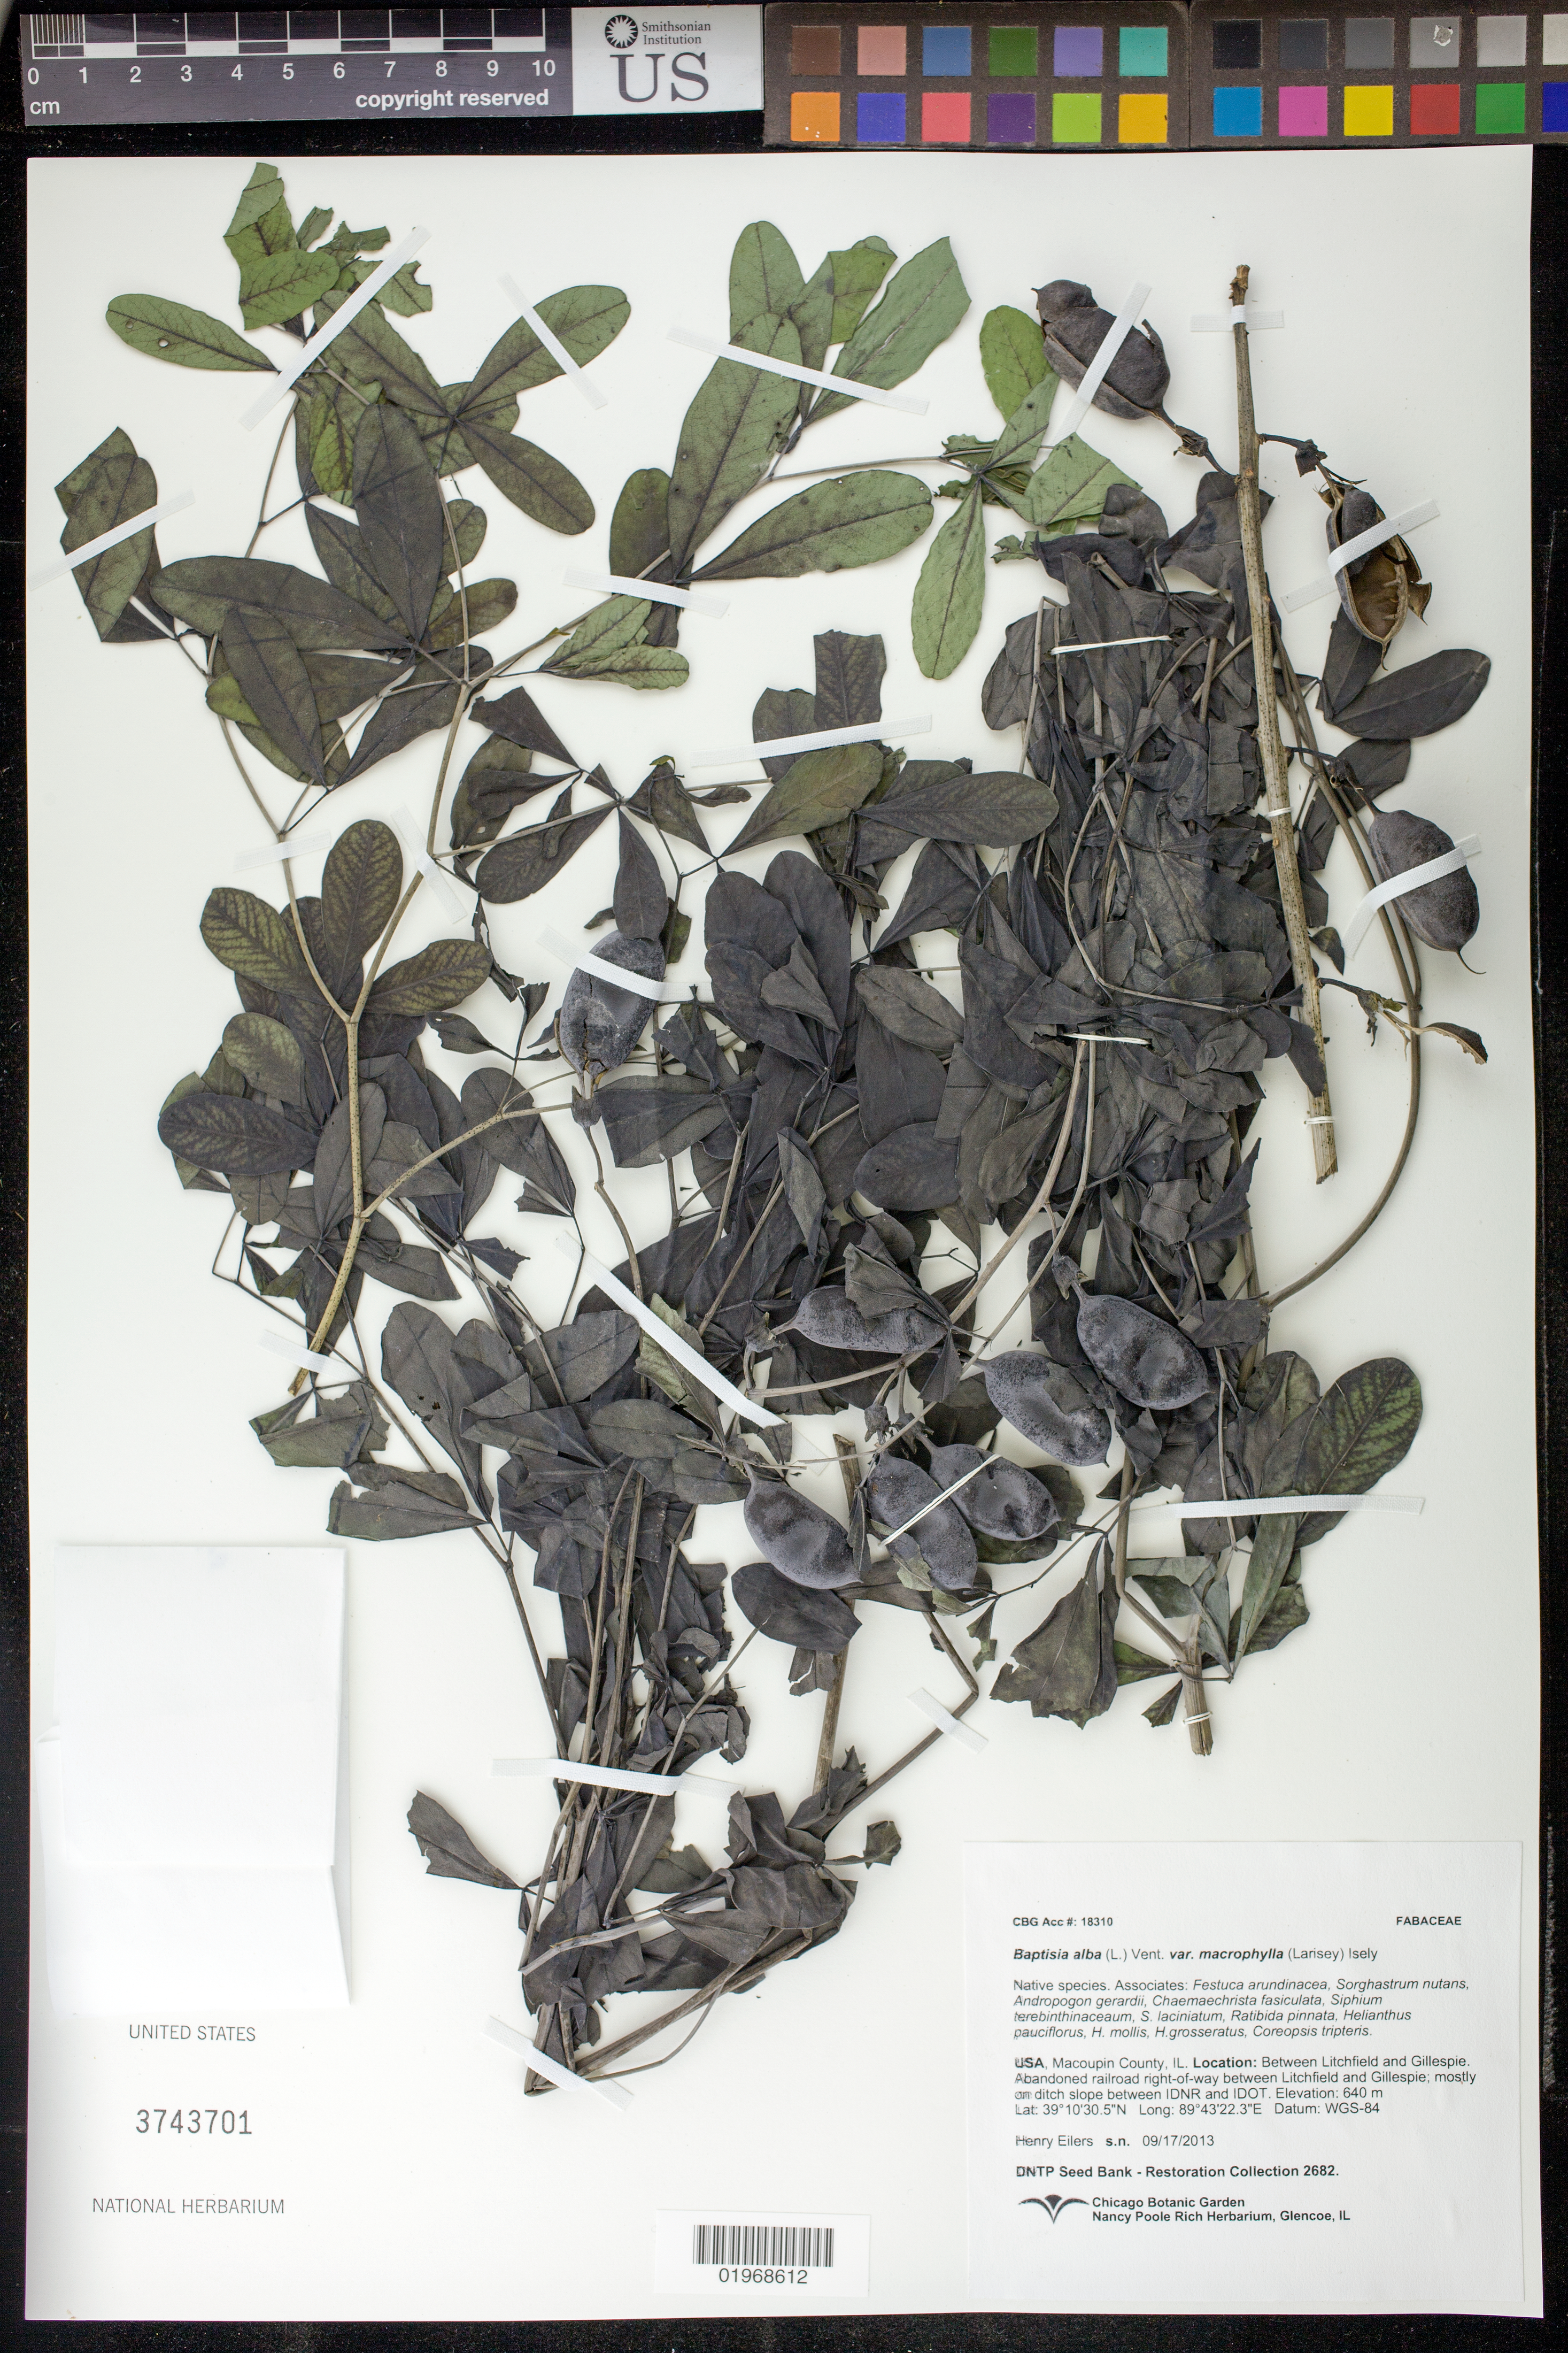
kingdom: Plantae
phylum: Tracheophyta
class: Magnoliopsida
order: Fabales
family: Fabaceae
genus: Baptisia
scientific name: Baptisia alba var. macrophylla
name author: (Larisey) Isely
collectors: H. Eilers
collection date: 2013-09-17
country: United States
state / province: Illinois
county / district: Macoupin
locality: Between Litchfield and Gillespie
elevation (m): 640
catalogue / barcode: US 3743701